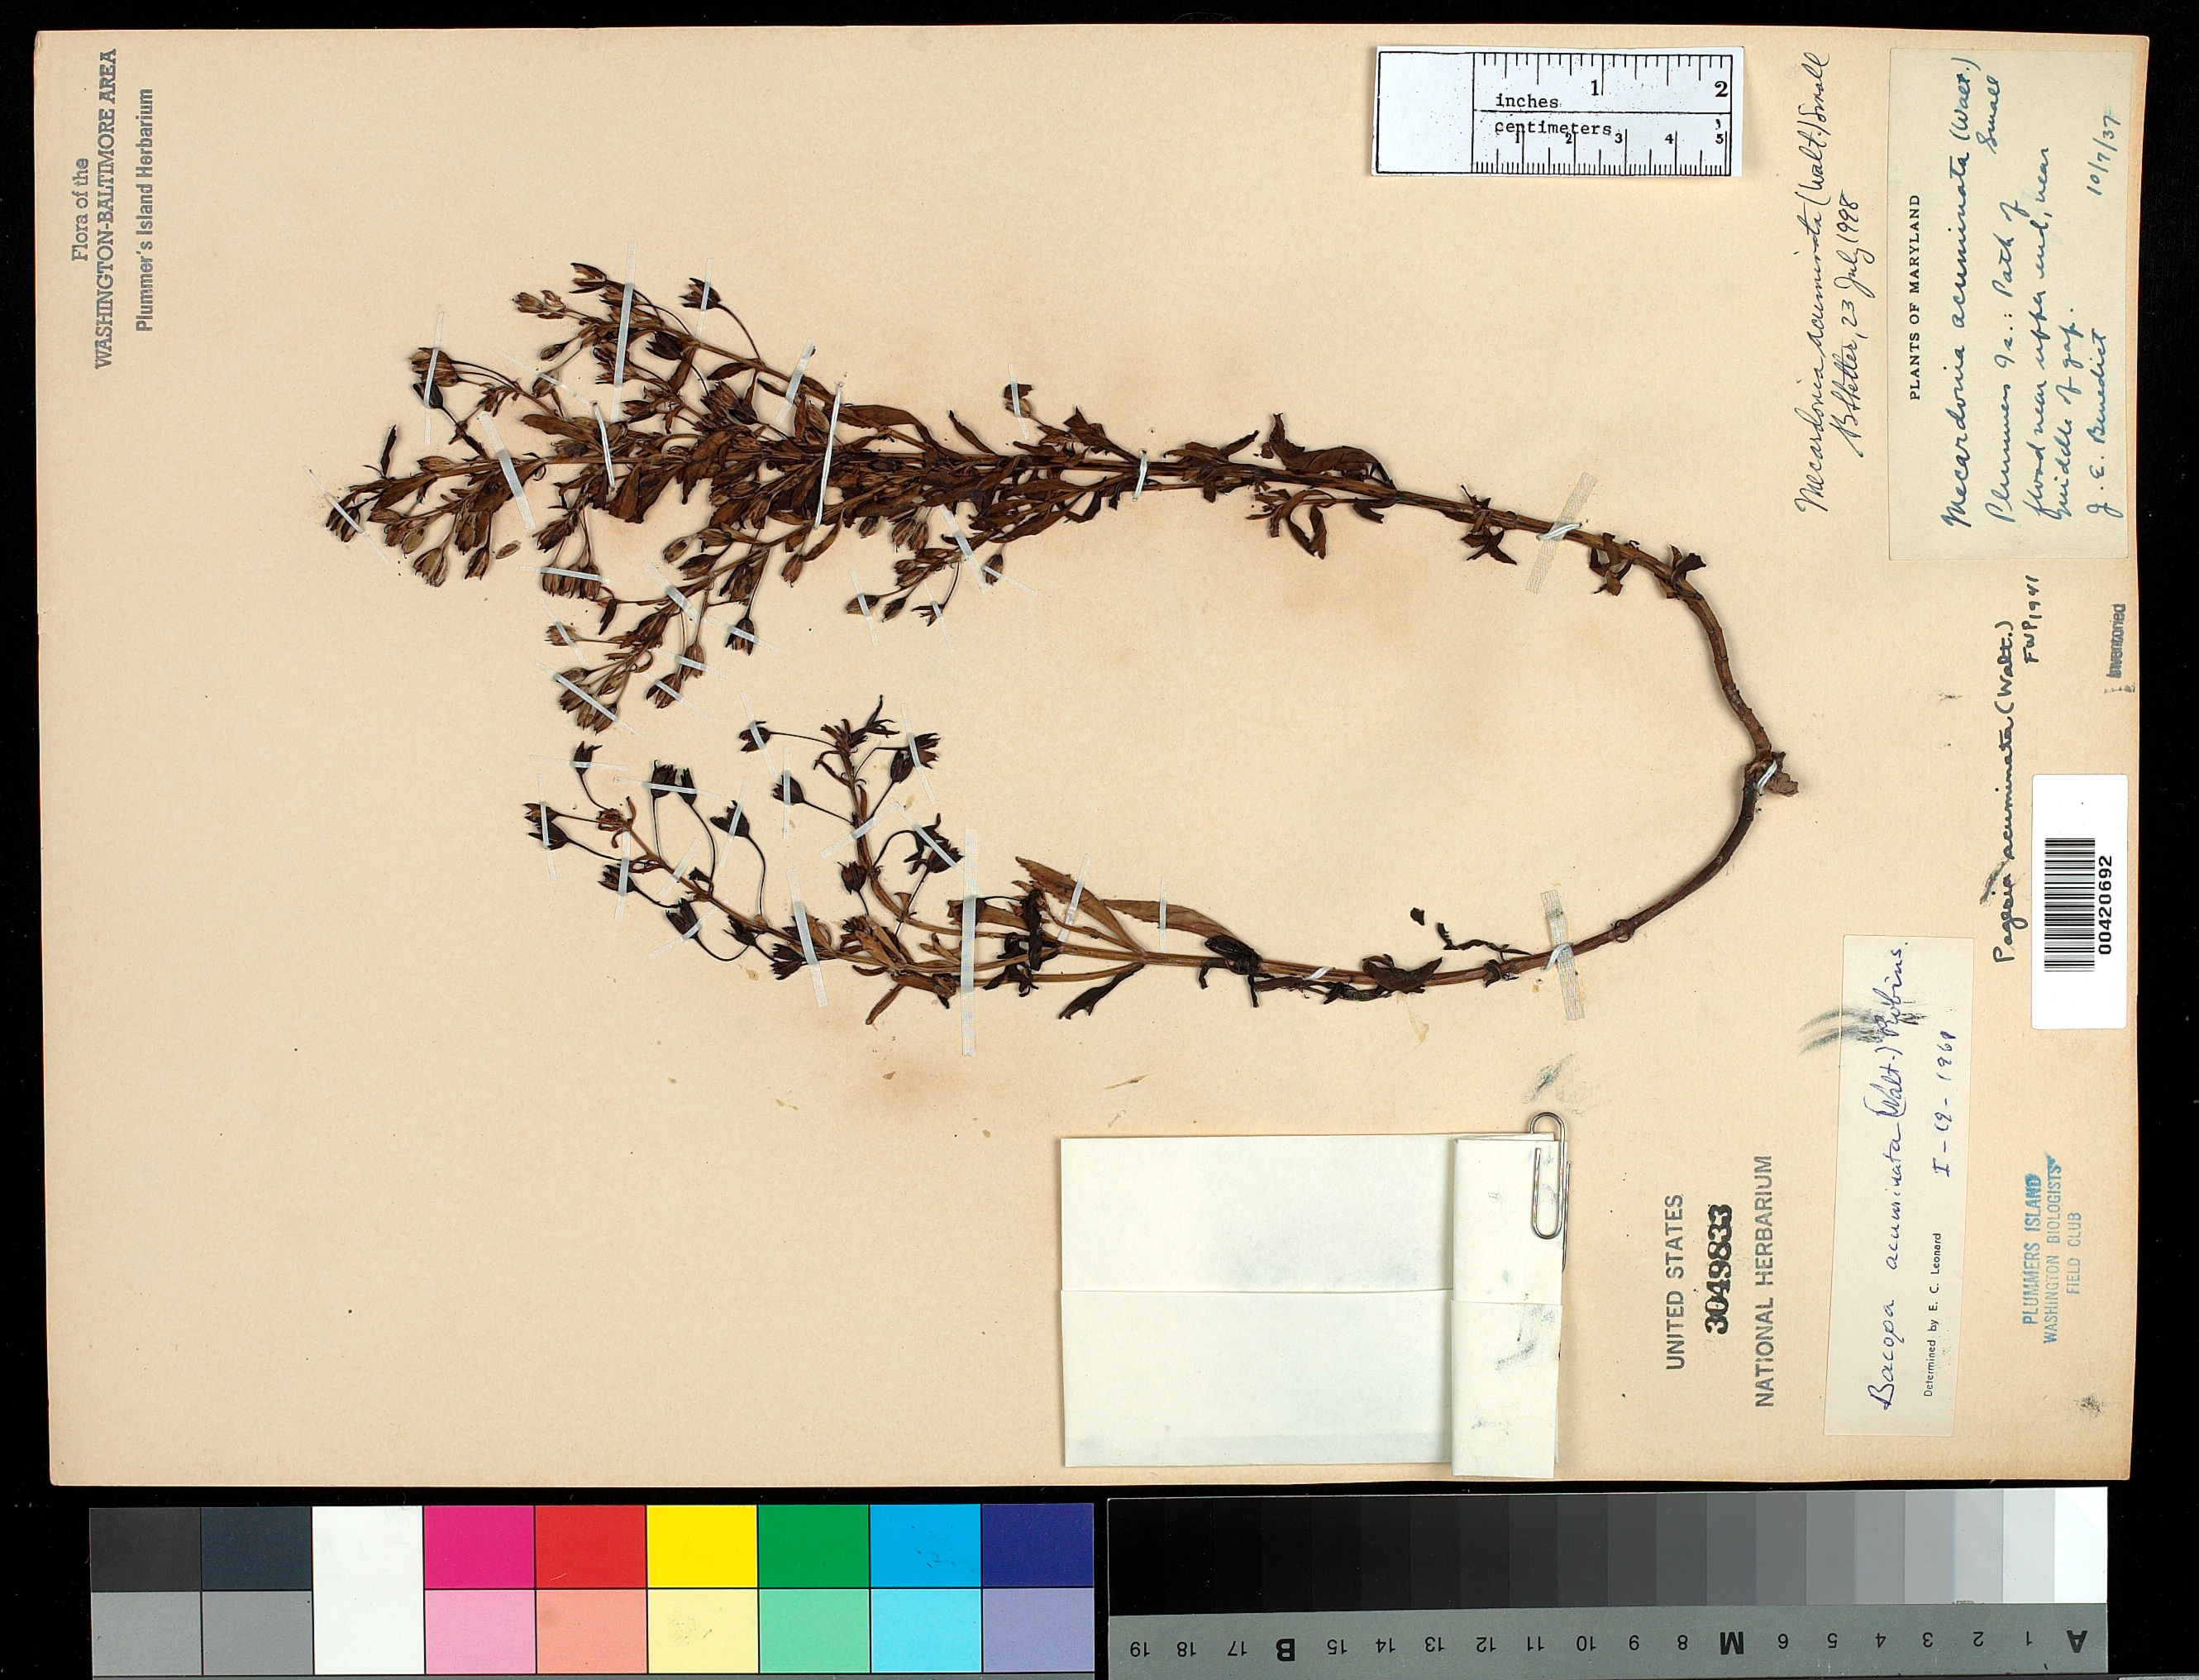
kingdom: Plantae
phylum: Tracheophyta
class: Magnoliopsida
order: Lamiales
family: Plantaginaceae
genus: Mecardonia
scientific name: Mecardonia acuminata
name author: (Walter) Small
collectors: J. E. Benedict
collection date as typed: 07 Oct 1937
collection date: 1937-10-07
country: United States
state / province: Maryland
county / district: Montgomery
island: Plummers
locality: Plummer's Island; near upper end, near middle of Gap C. & O. Canal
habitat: Path of flood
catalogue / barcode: US 3049833